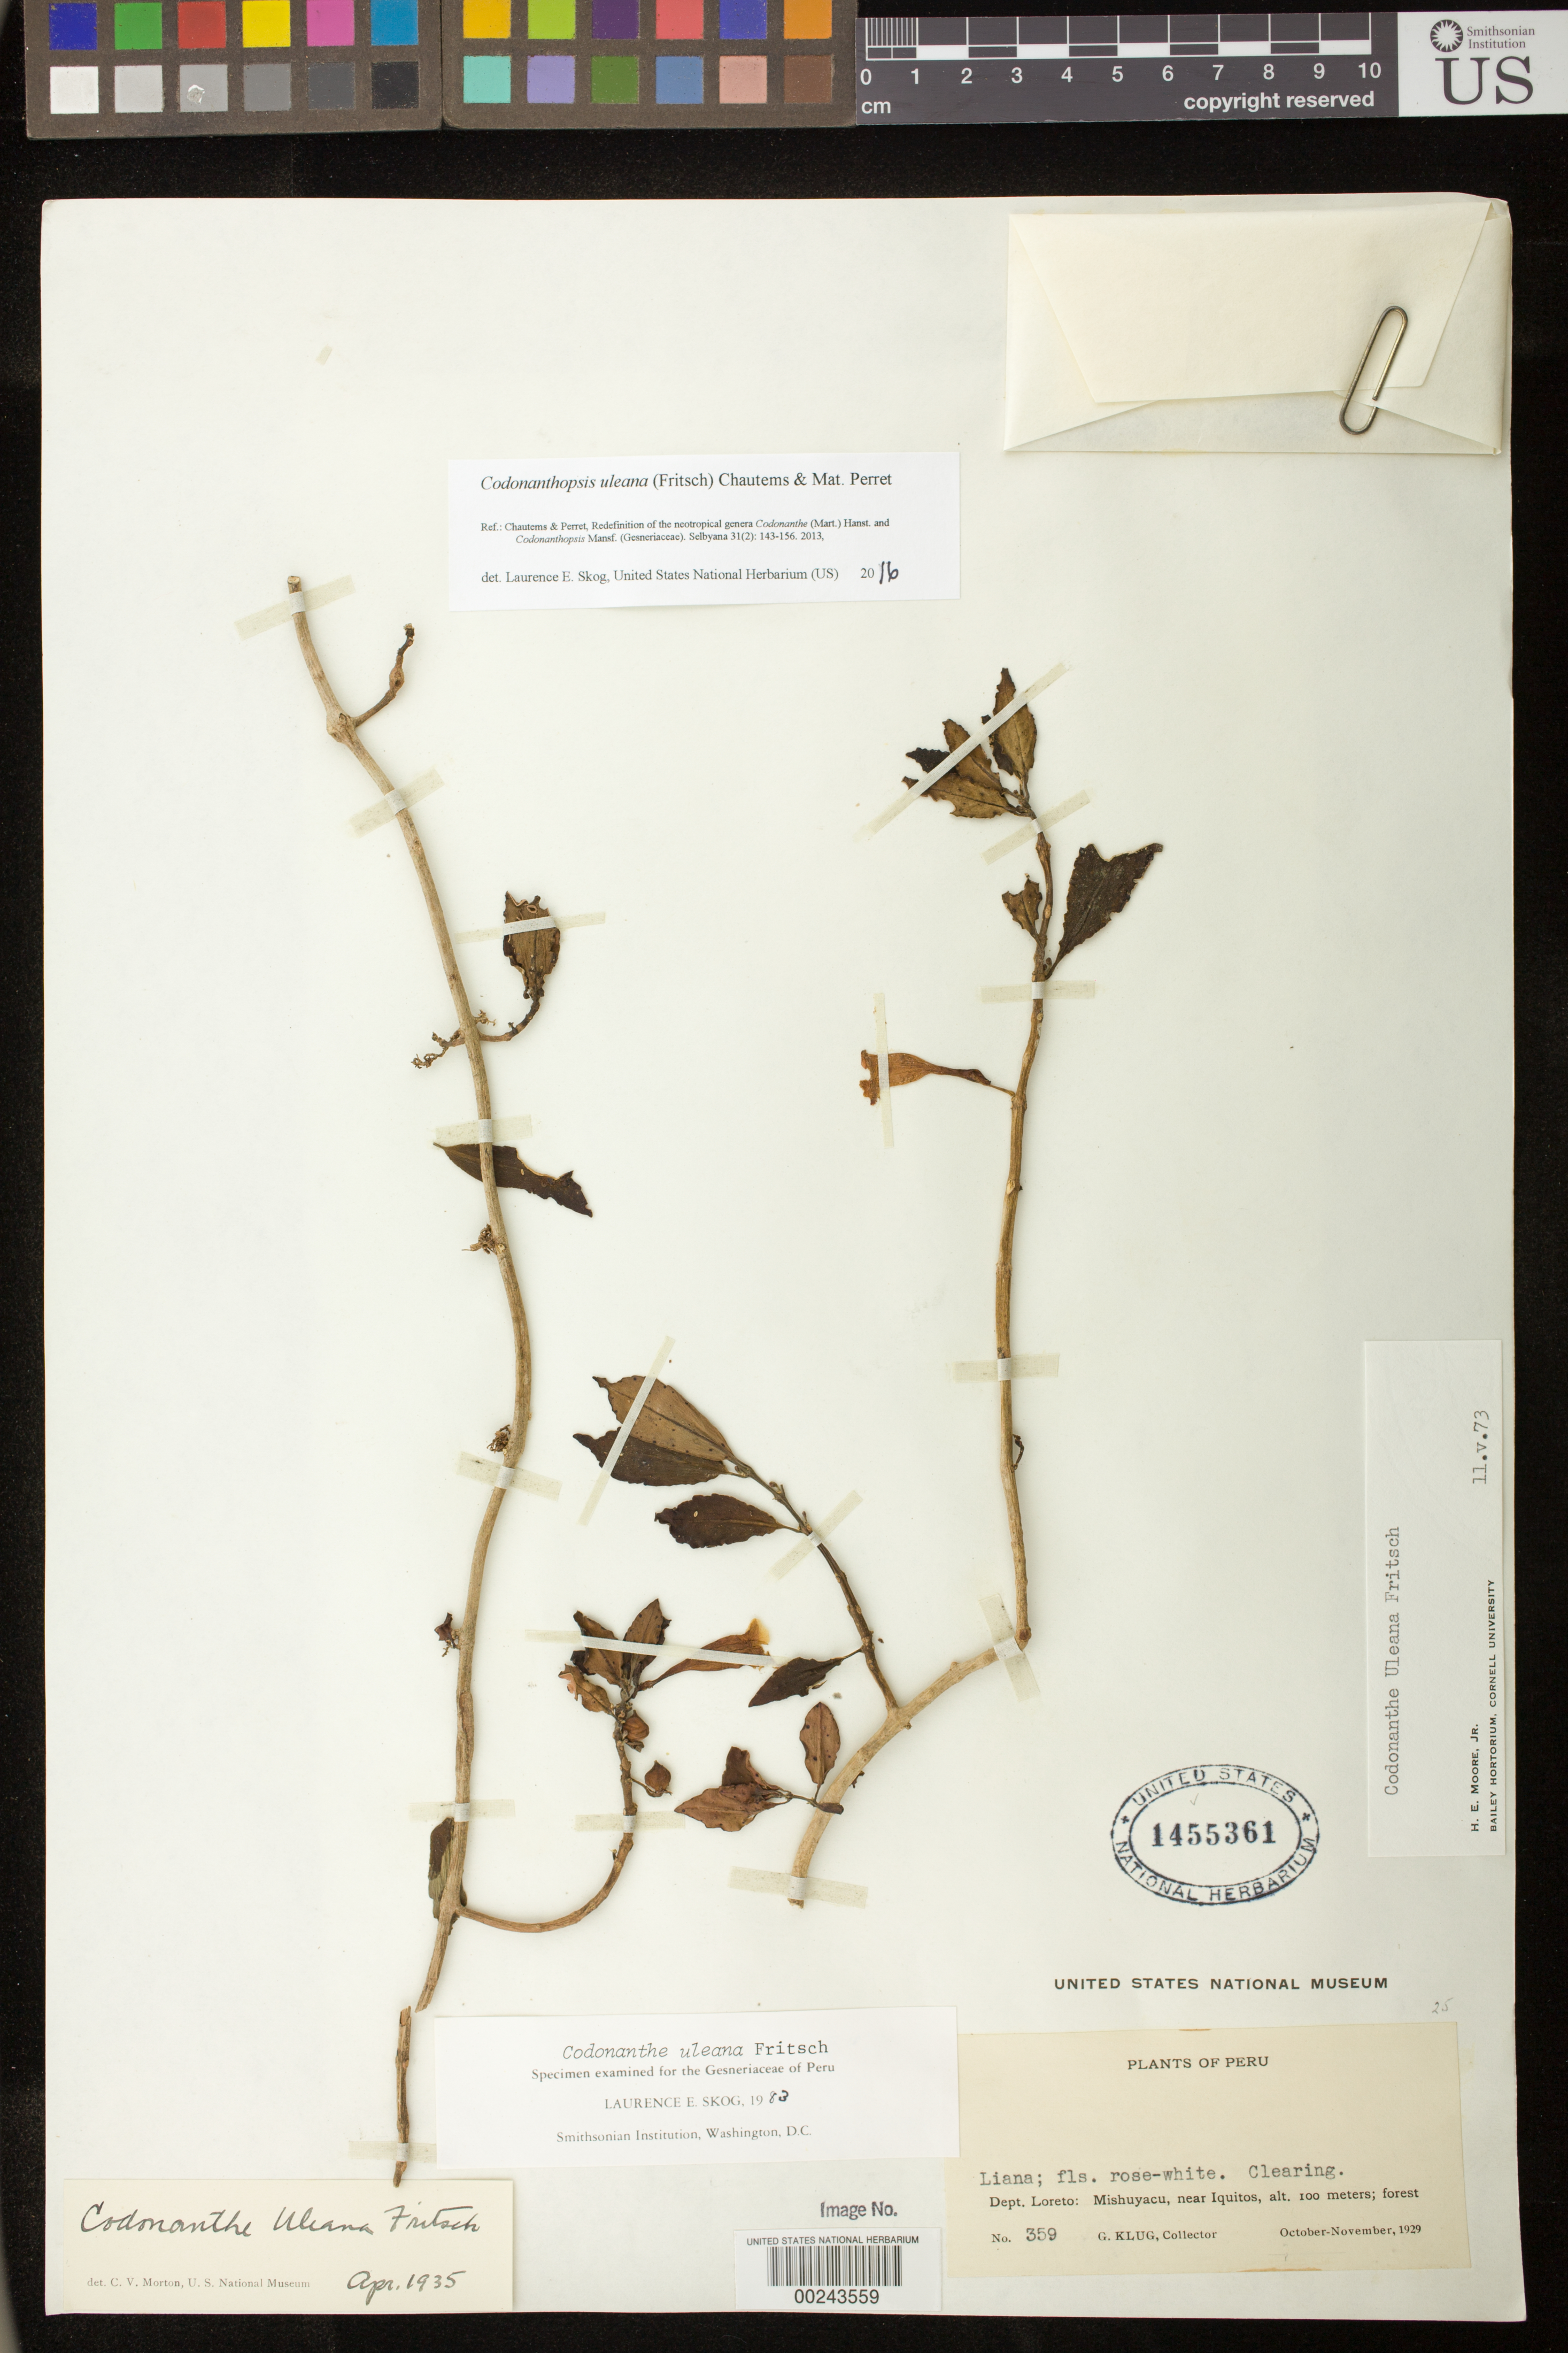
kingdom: Plantae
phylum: Tracheophyta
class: Magnoliopsida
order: Lamiales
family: Gesneriaceae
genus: Codonanthopsis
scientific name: Codonanthopsis uleana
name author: (Fritsch) Chautems & Mat.Perret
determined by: Skog, Laurence E.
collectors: G. Klug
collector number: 359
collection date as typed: Oct-Nov 1929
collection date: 1929-10/1929-11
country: Peru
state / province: Loreto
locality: Michuyacu, near Iquitos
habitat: Forest, clearing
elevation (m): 100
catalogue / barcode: US 1455361